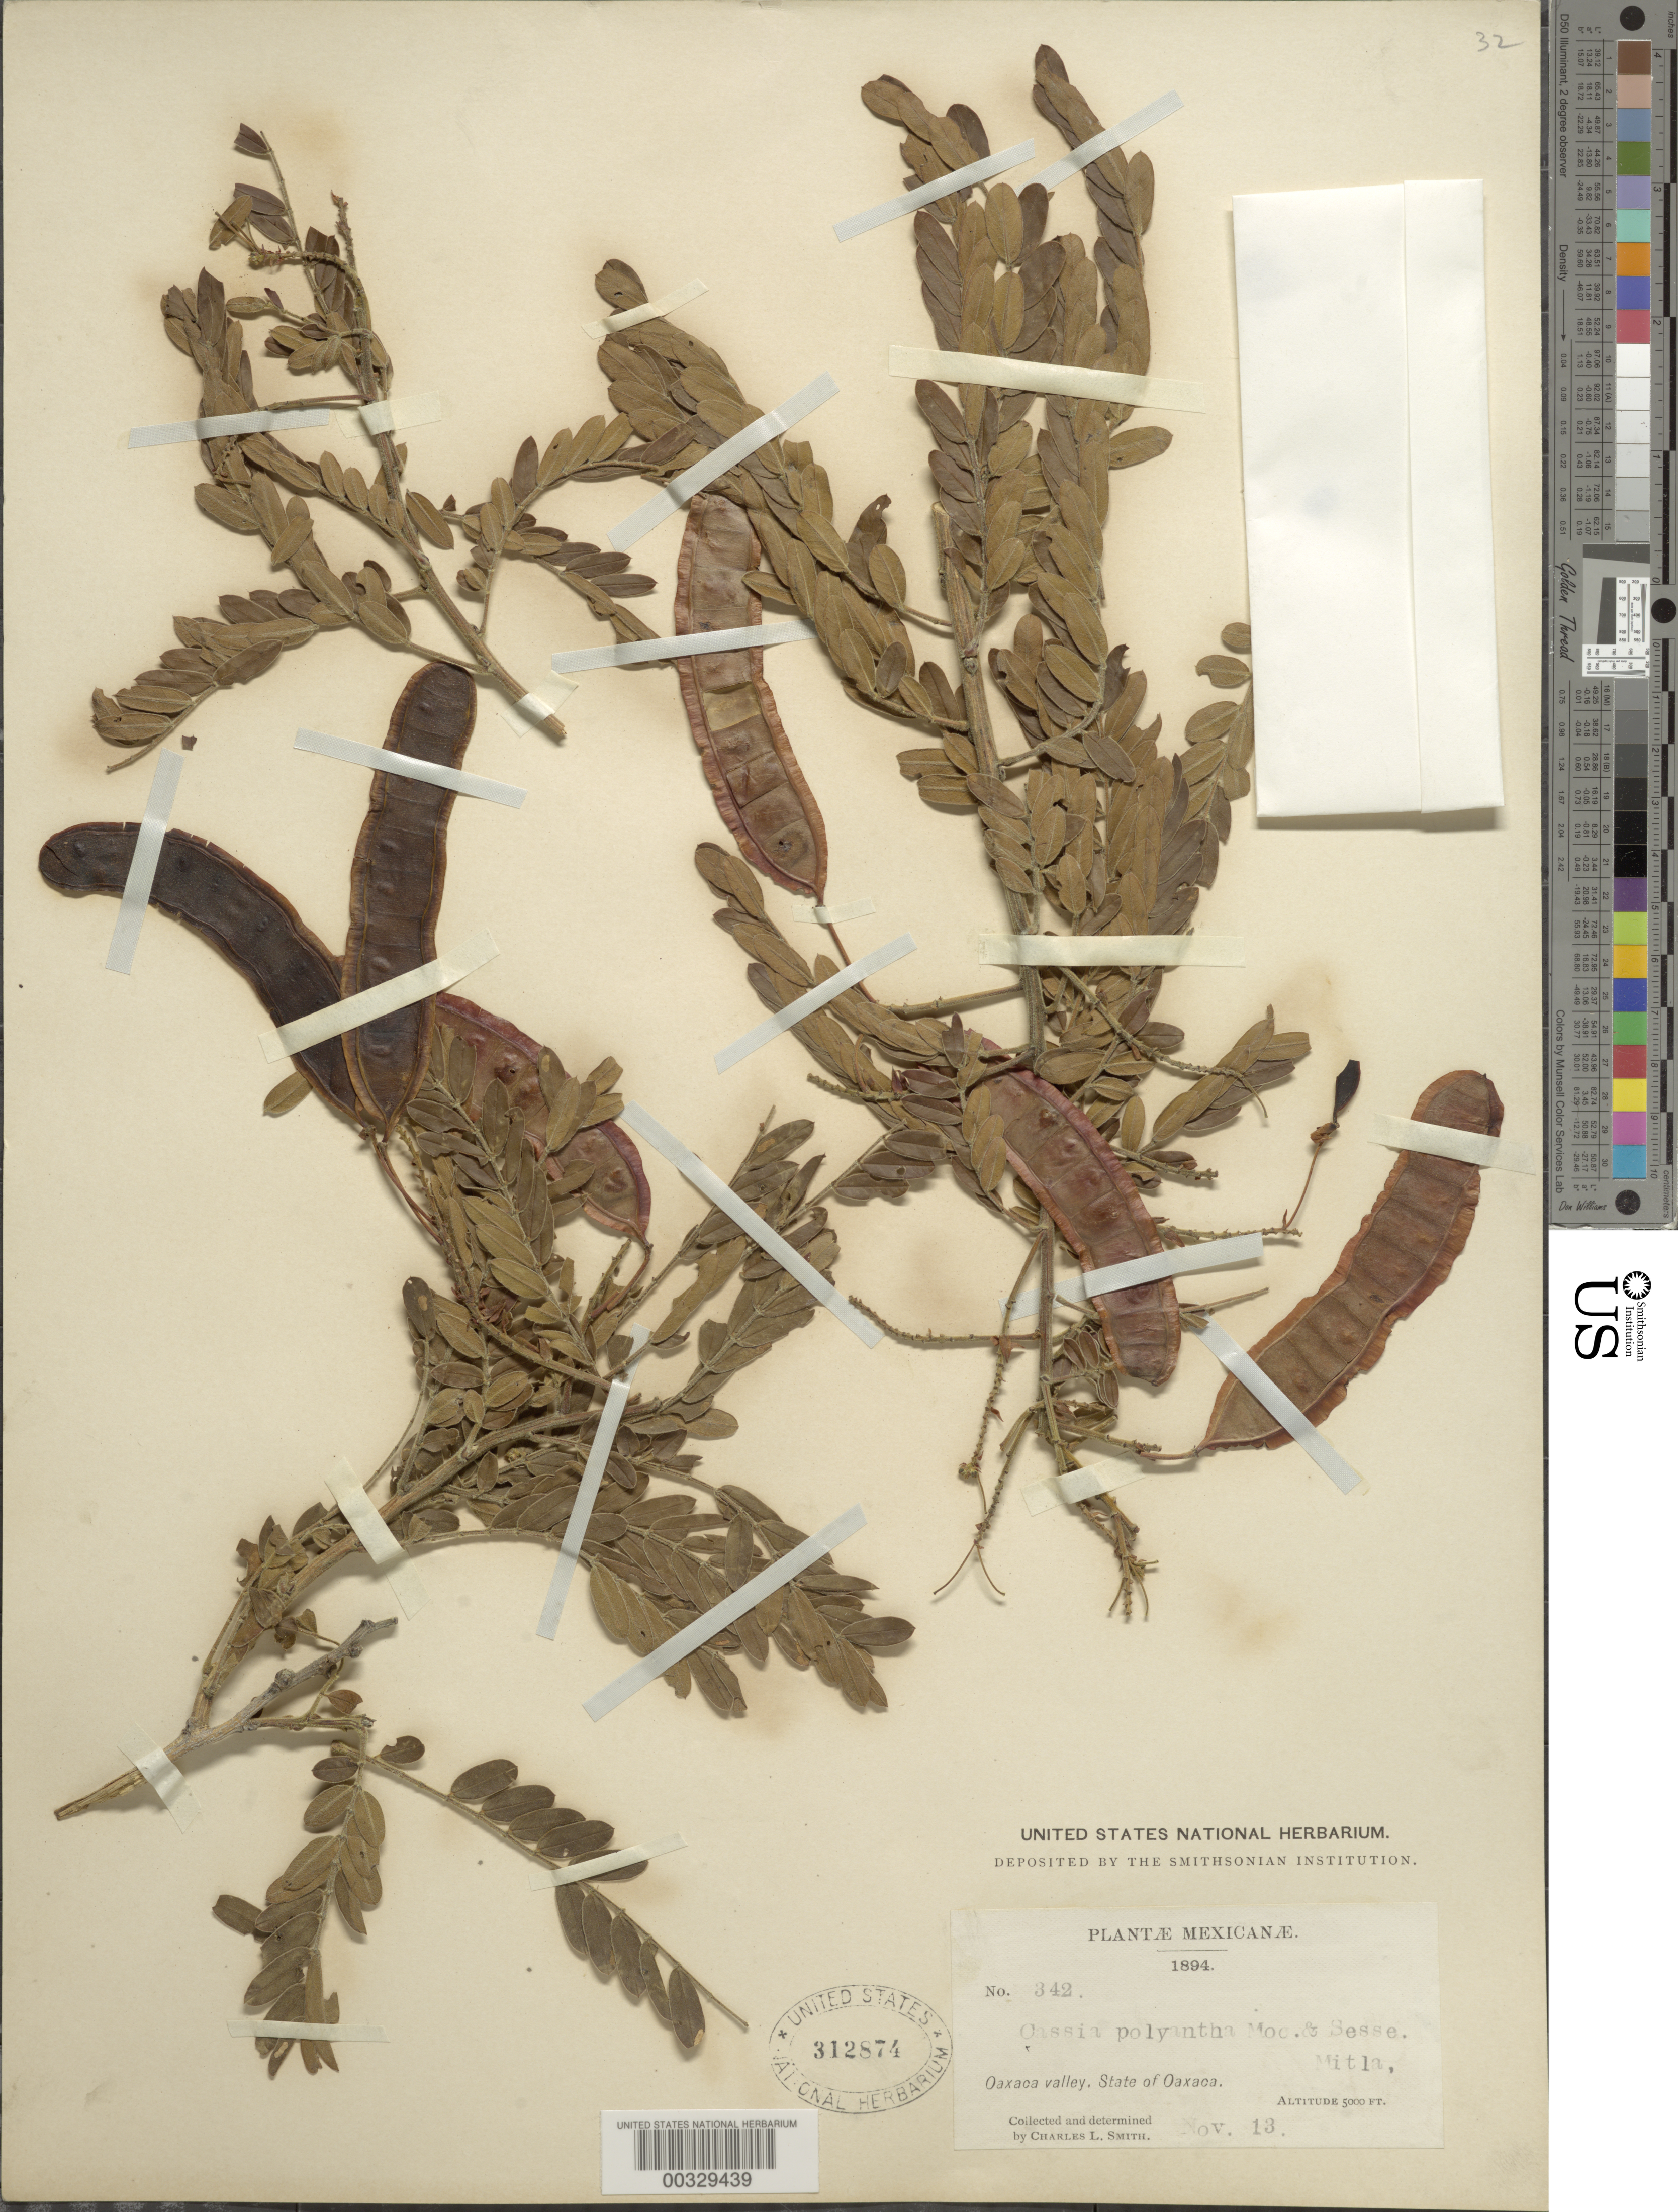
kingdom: Plantae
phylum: Tracheophyta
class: Magnoliopsida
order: Fabales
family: Fabaceae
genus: Senna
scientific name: Senna polyantha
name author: (Coll) H.S. Irwin & Barneby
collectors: C. L. Smith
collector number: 342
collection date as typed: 13 Nov 1894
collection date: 1894-11-13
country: Mexico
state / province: Oaxaca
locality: Oaxaca valley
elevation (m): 1524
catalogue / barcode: US 312874